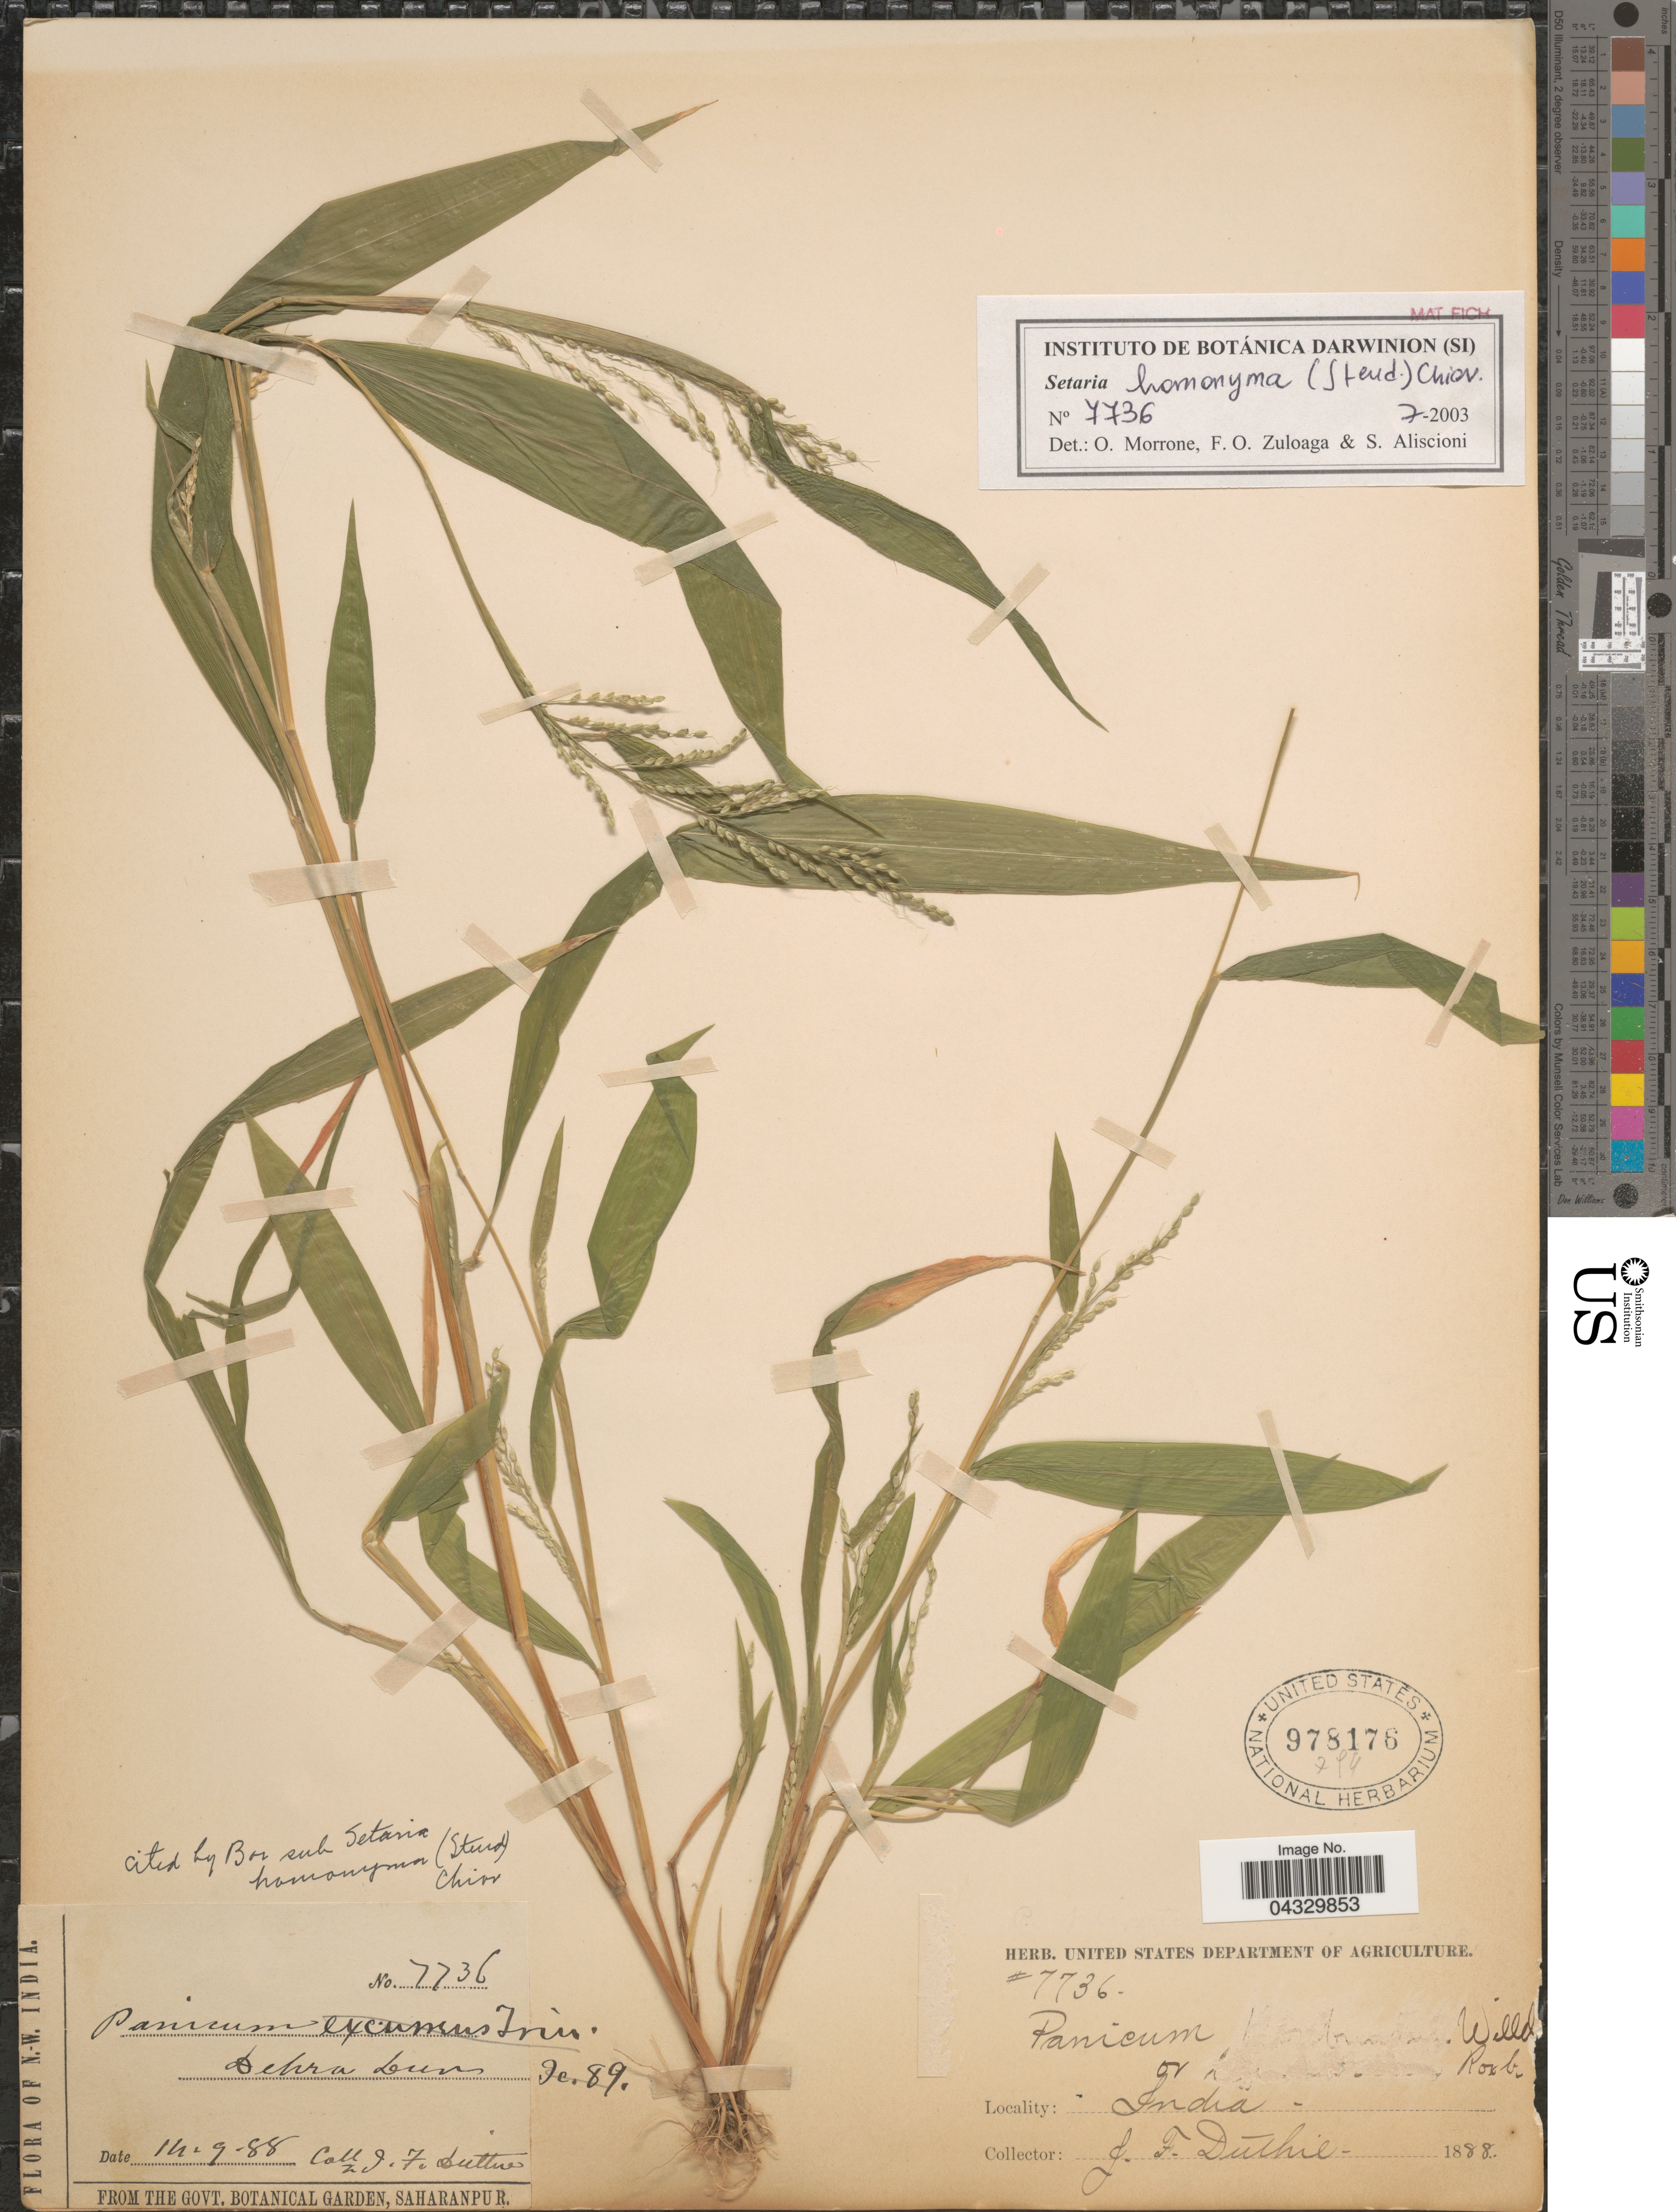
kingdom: Plantae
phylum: Tracheophyta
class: Liliopsida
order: Poales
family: Poaceae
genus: Setaria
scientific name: Setaria homonyma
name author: (Steud.) Chiov.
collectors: J. F. Duthie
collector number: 7736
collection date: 1888-09-14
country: India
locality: N.W. India. Dehra Dun.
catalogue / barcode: US 978176